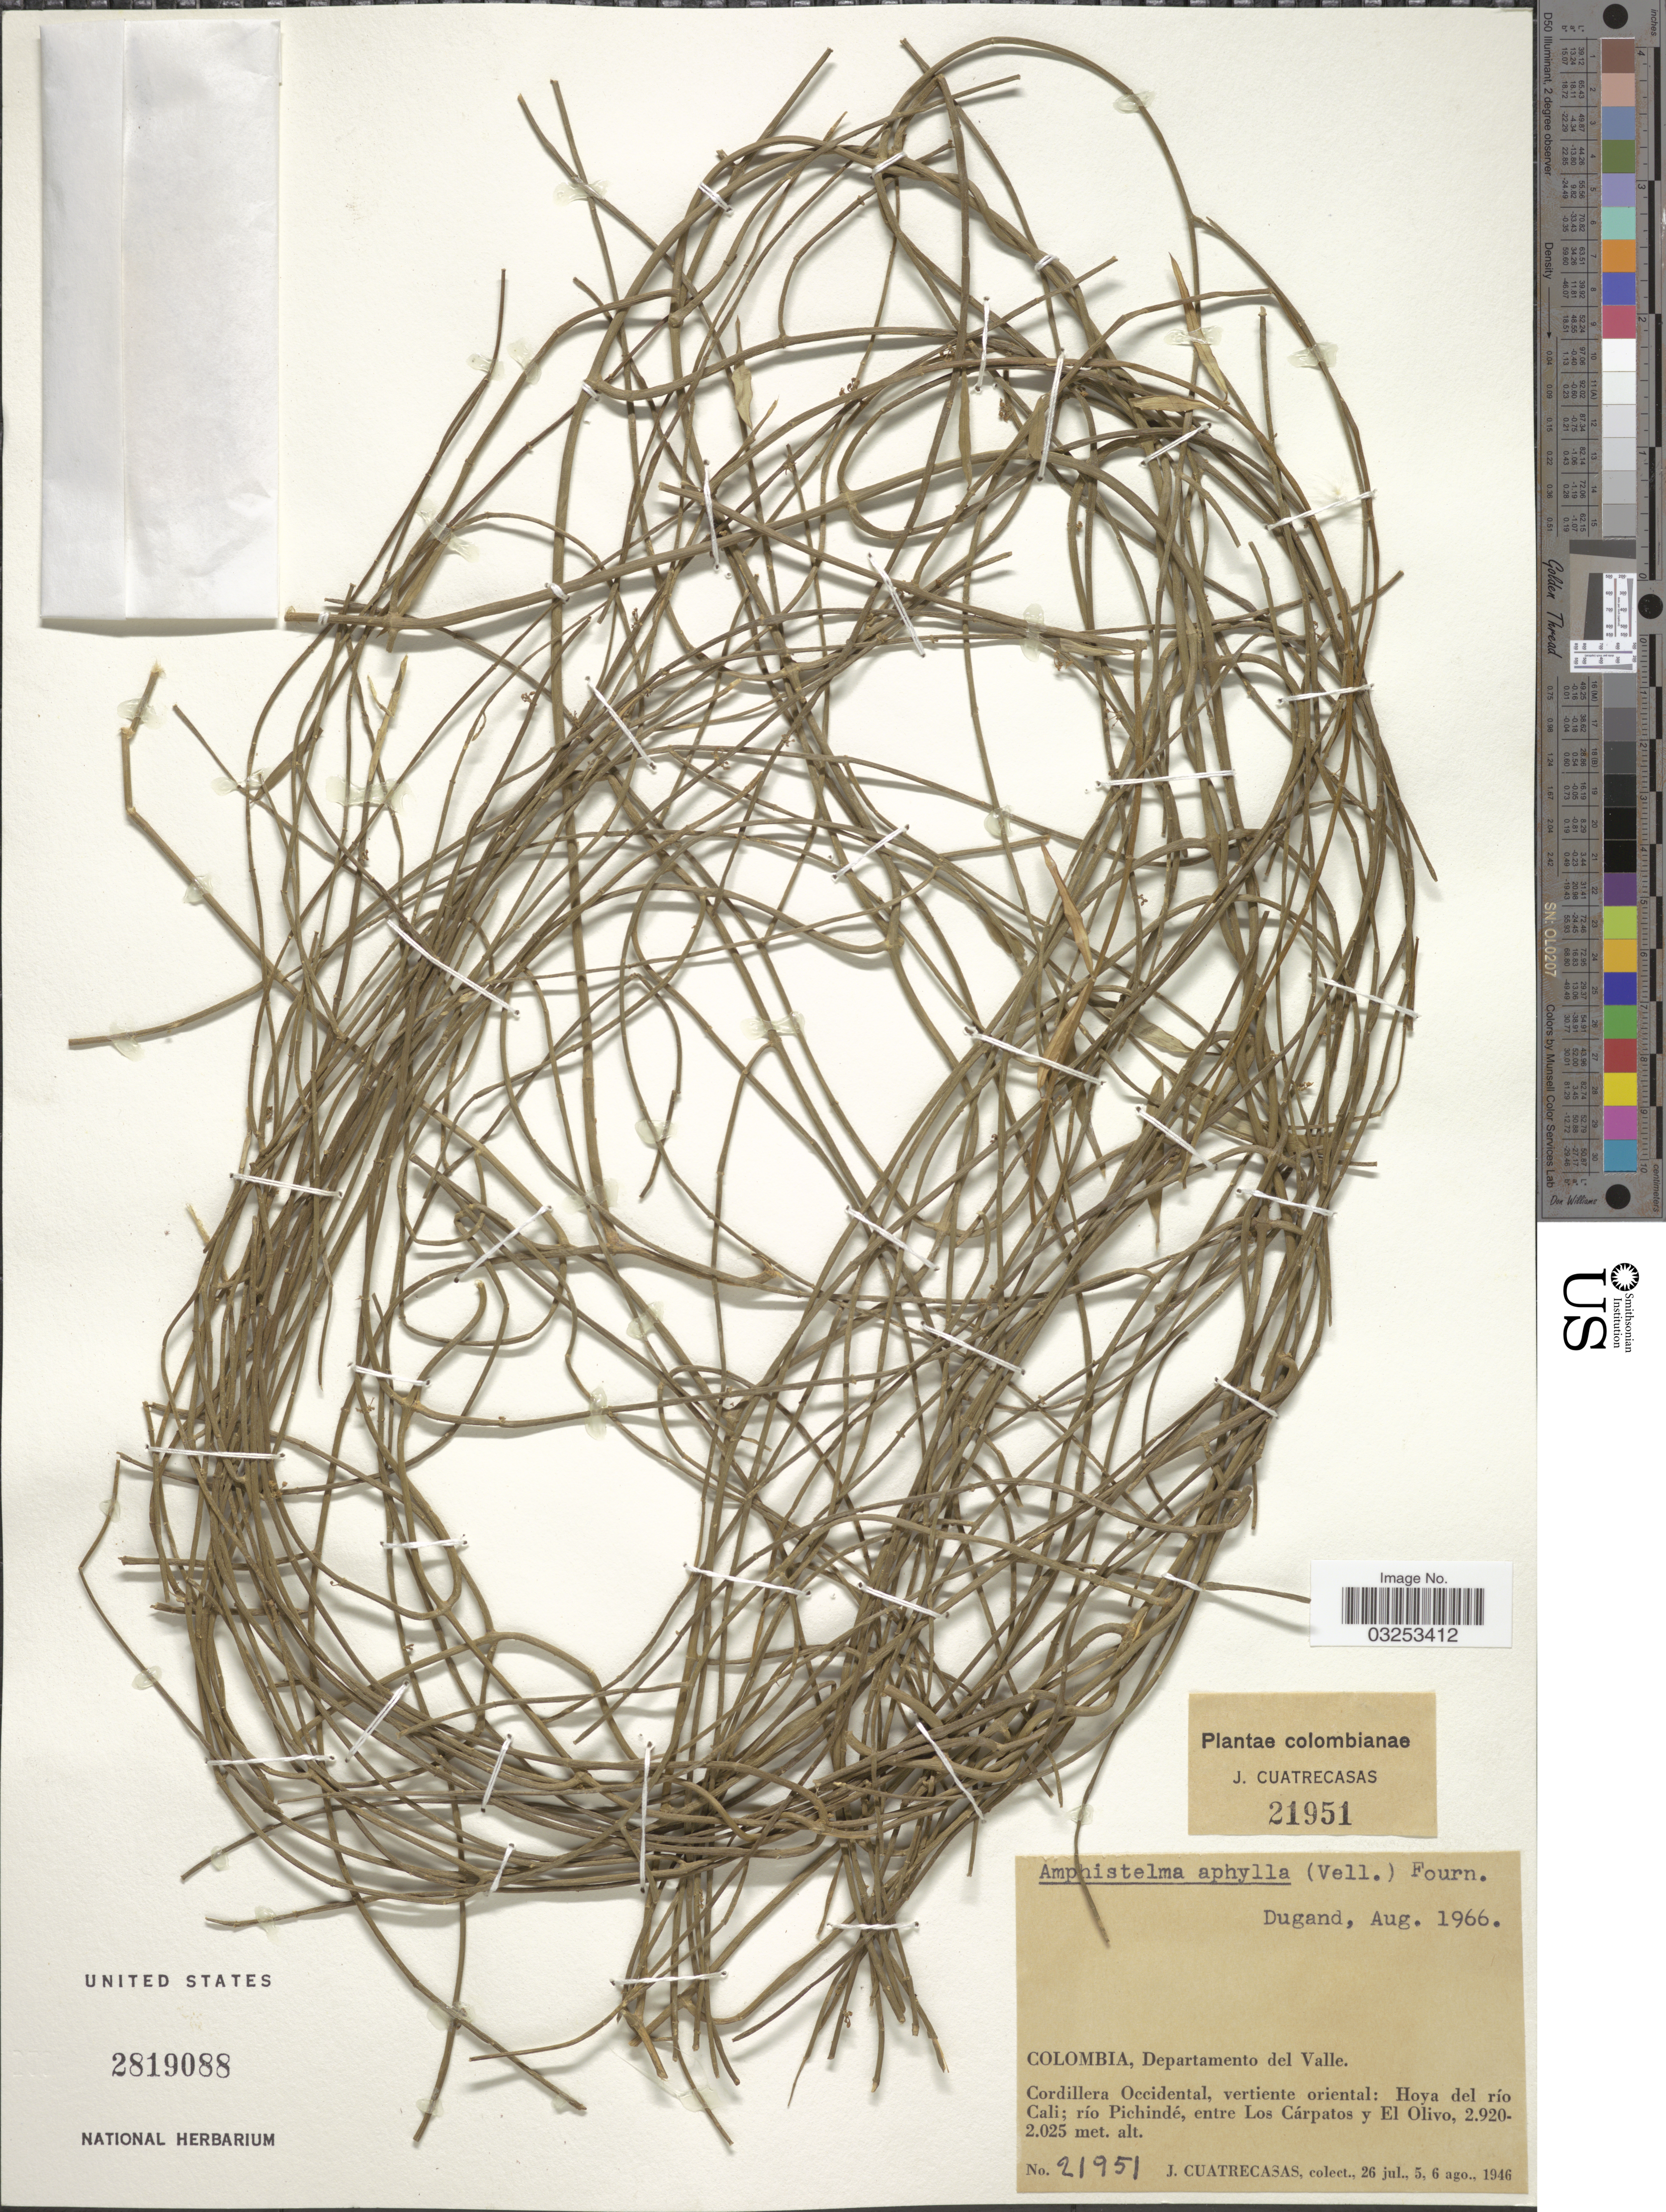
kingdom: Plantae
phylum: Tracheophyta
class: Magnoliopsida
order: Gentianales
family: Apocynaceae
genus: Orthosia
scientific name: Orthosia stenophylla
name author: Schltr.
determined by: Liede-Schumann, Sigrid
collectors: J. Cuatrecasas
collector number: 21951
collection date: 1946-07-26/1946-08-06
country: Colombia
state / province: Valle del Cauca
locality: Departamento del Valle. Cordillera Occidental, vertiente oriental: Hoya del río Cali; río Pichindé, entre Los Cárpatos y El Olivo.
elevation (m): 2025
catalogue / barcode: US 2819088